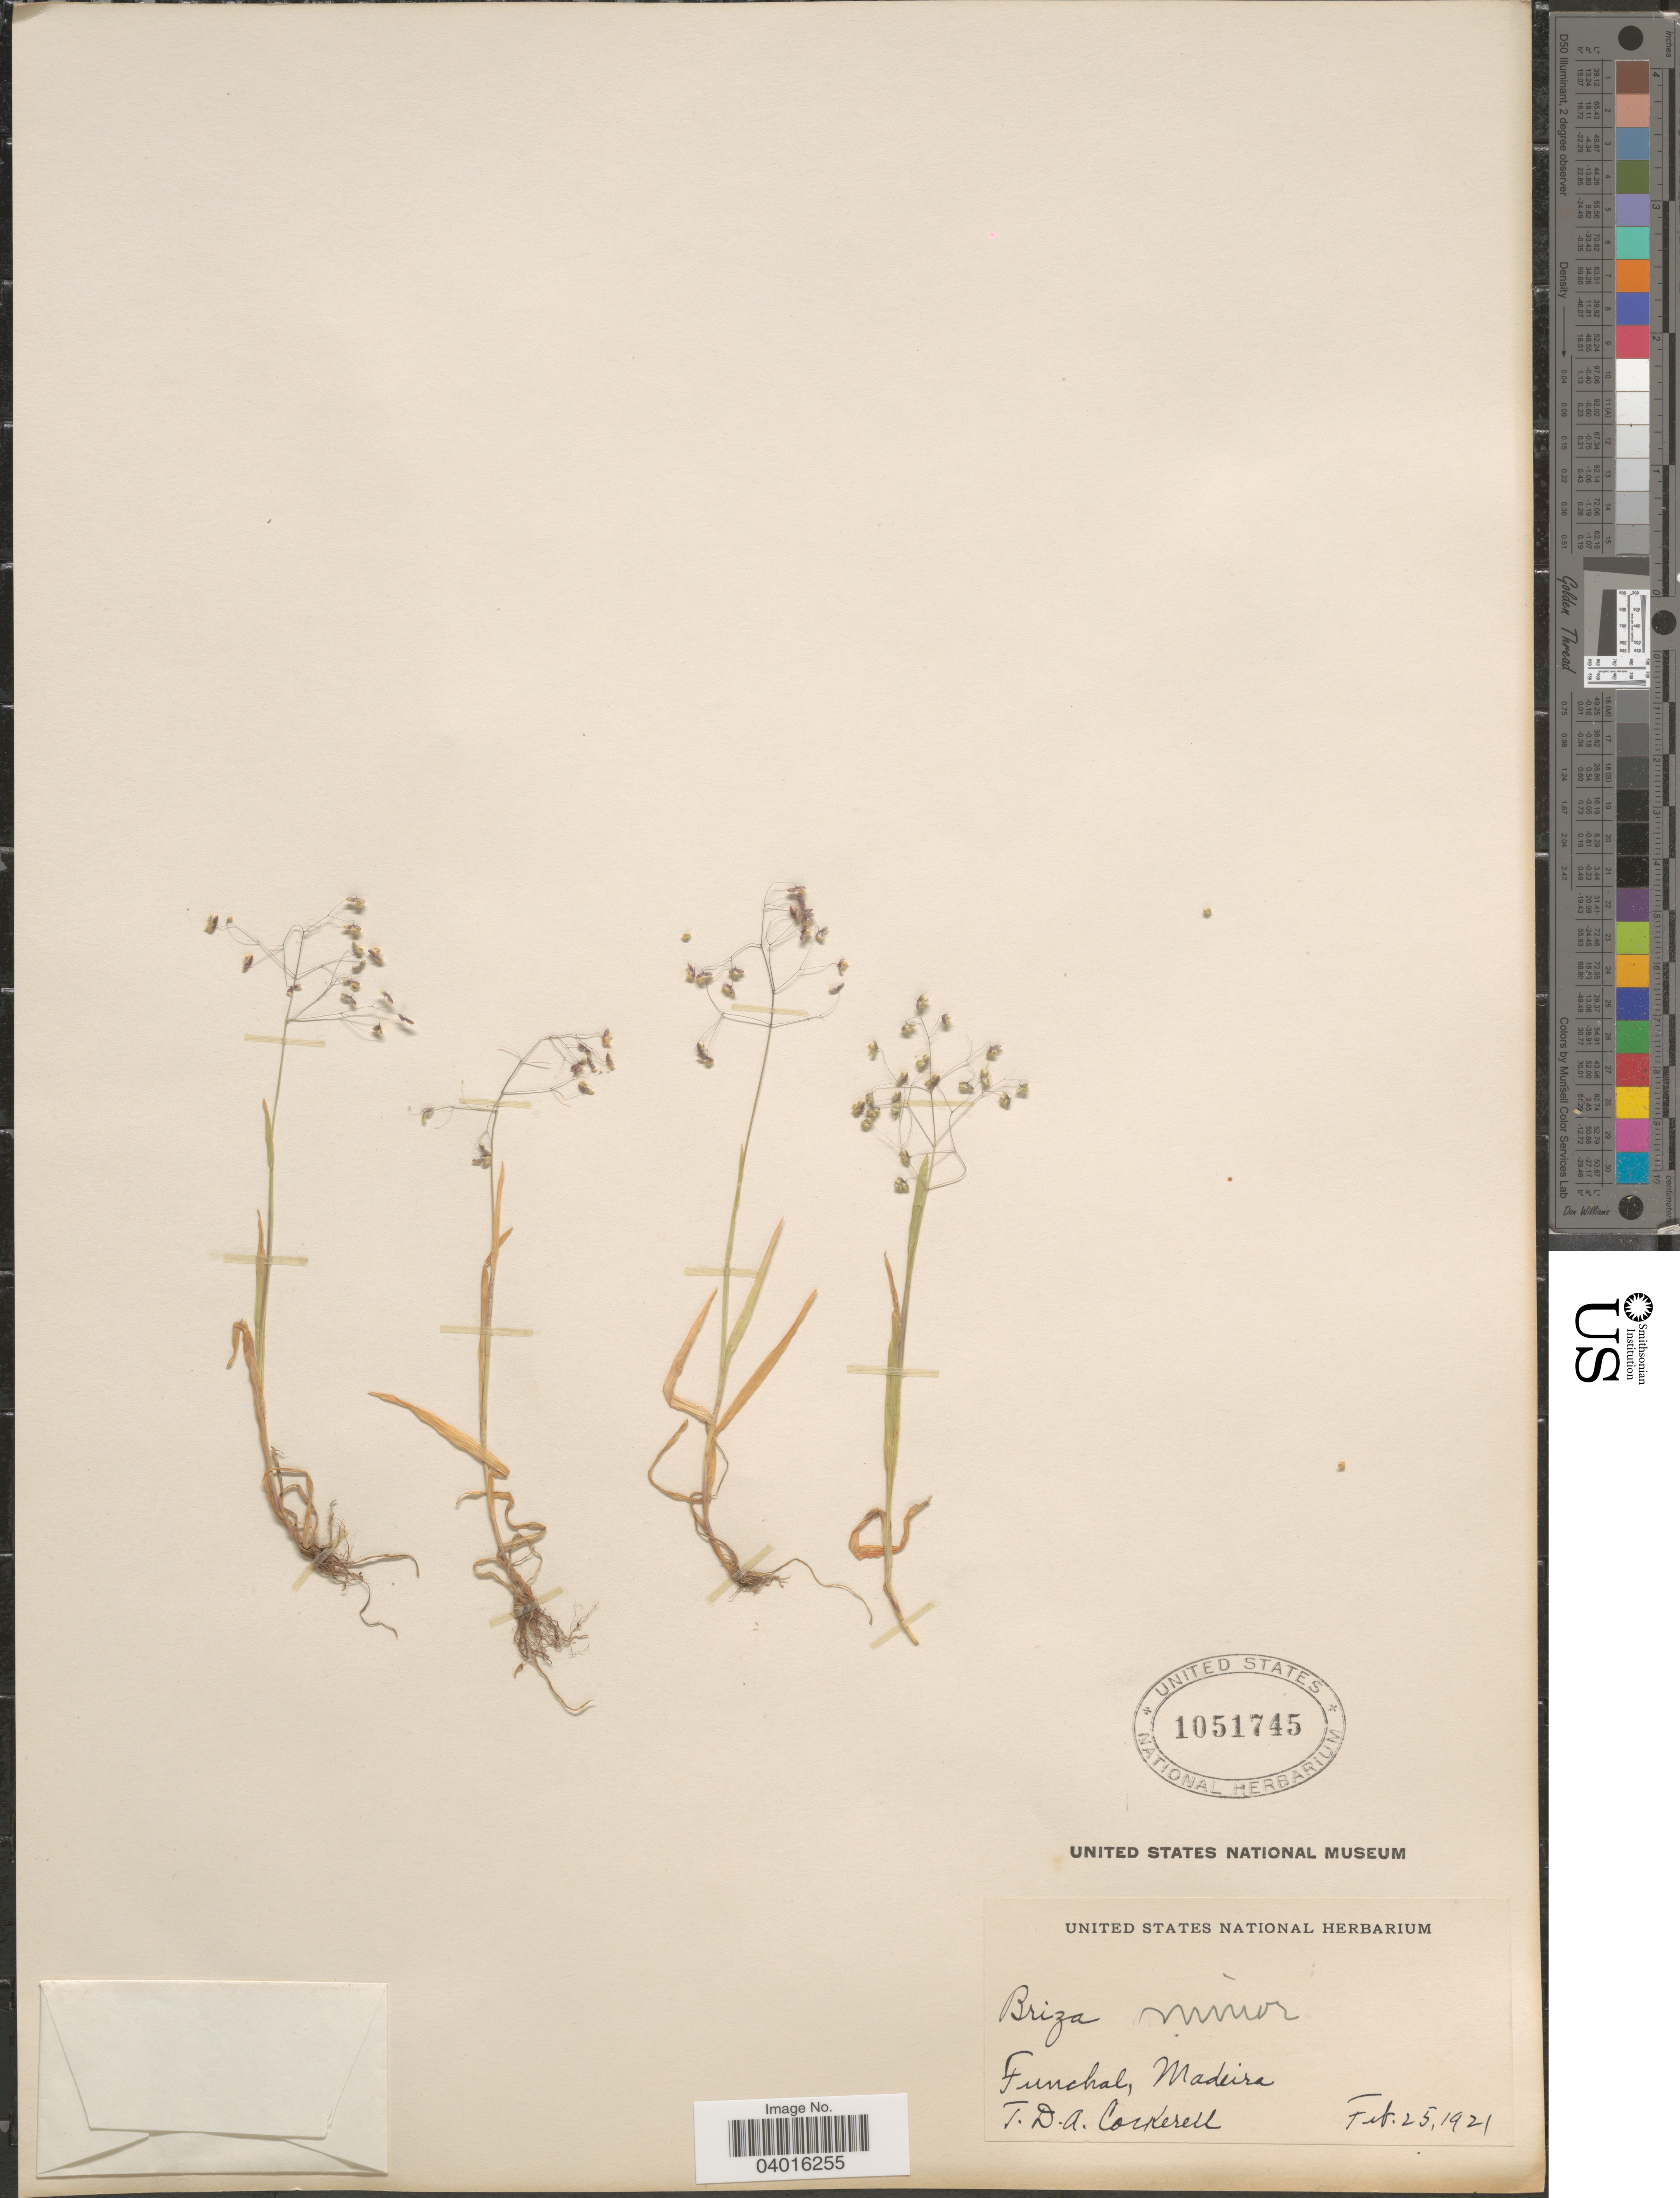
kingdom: Plantae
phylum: Tracheophyta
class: Liliopsida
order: Poales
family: Poaceae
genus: Briza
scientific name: Briza minor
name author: L.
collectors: T. Cockerell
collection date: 1921-02-25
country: Portugal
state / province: Madeira (Aut. Reg.)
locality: Funchal, Madeira.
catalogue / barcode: US 1051745